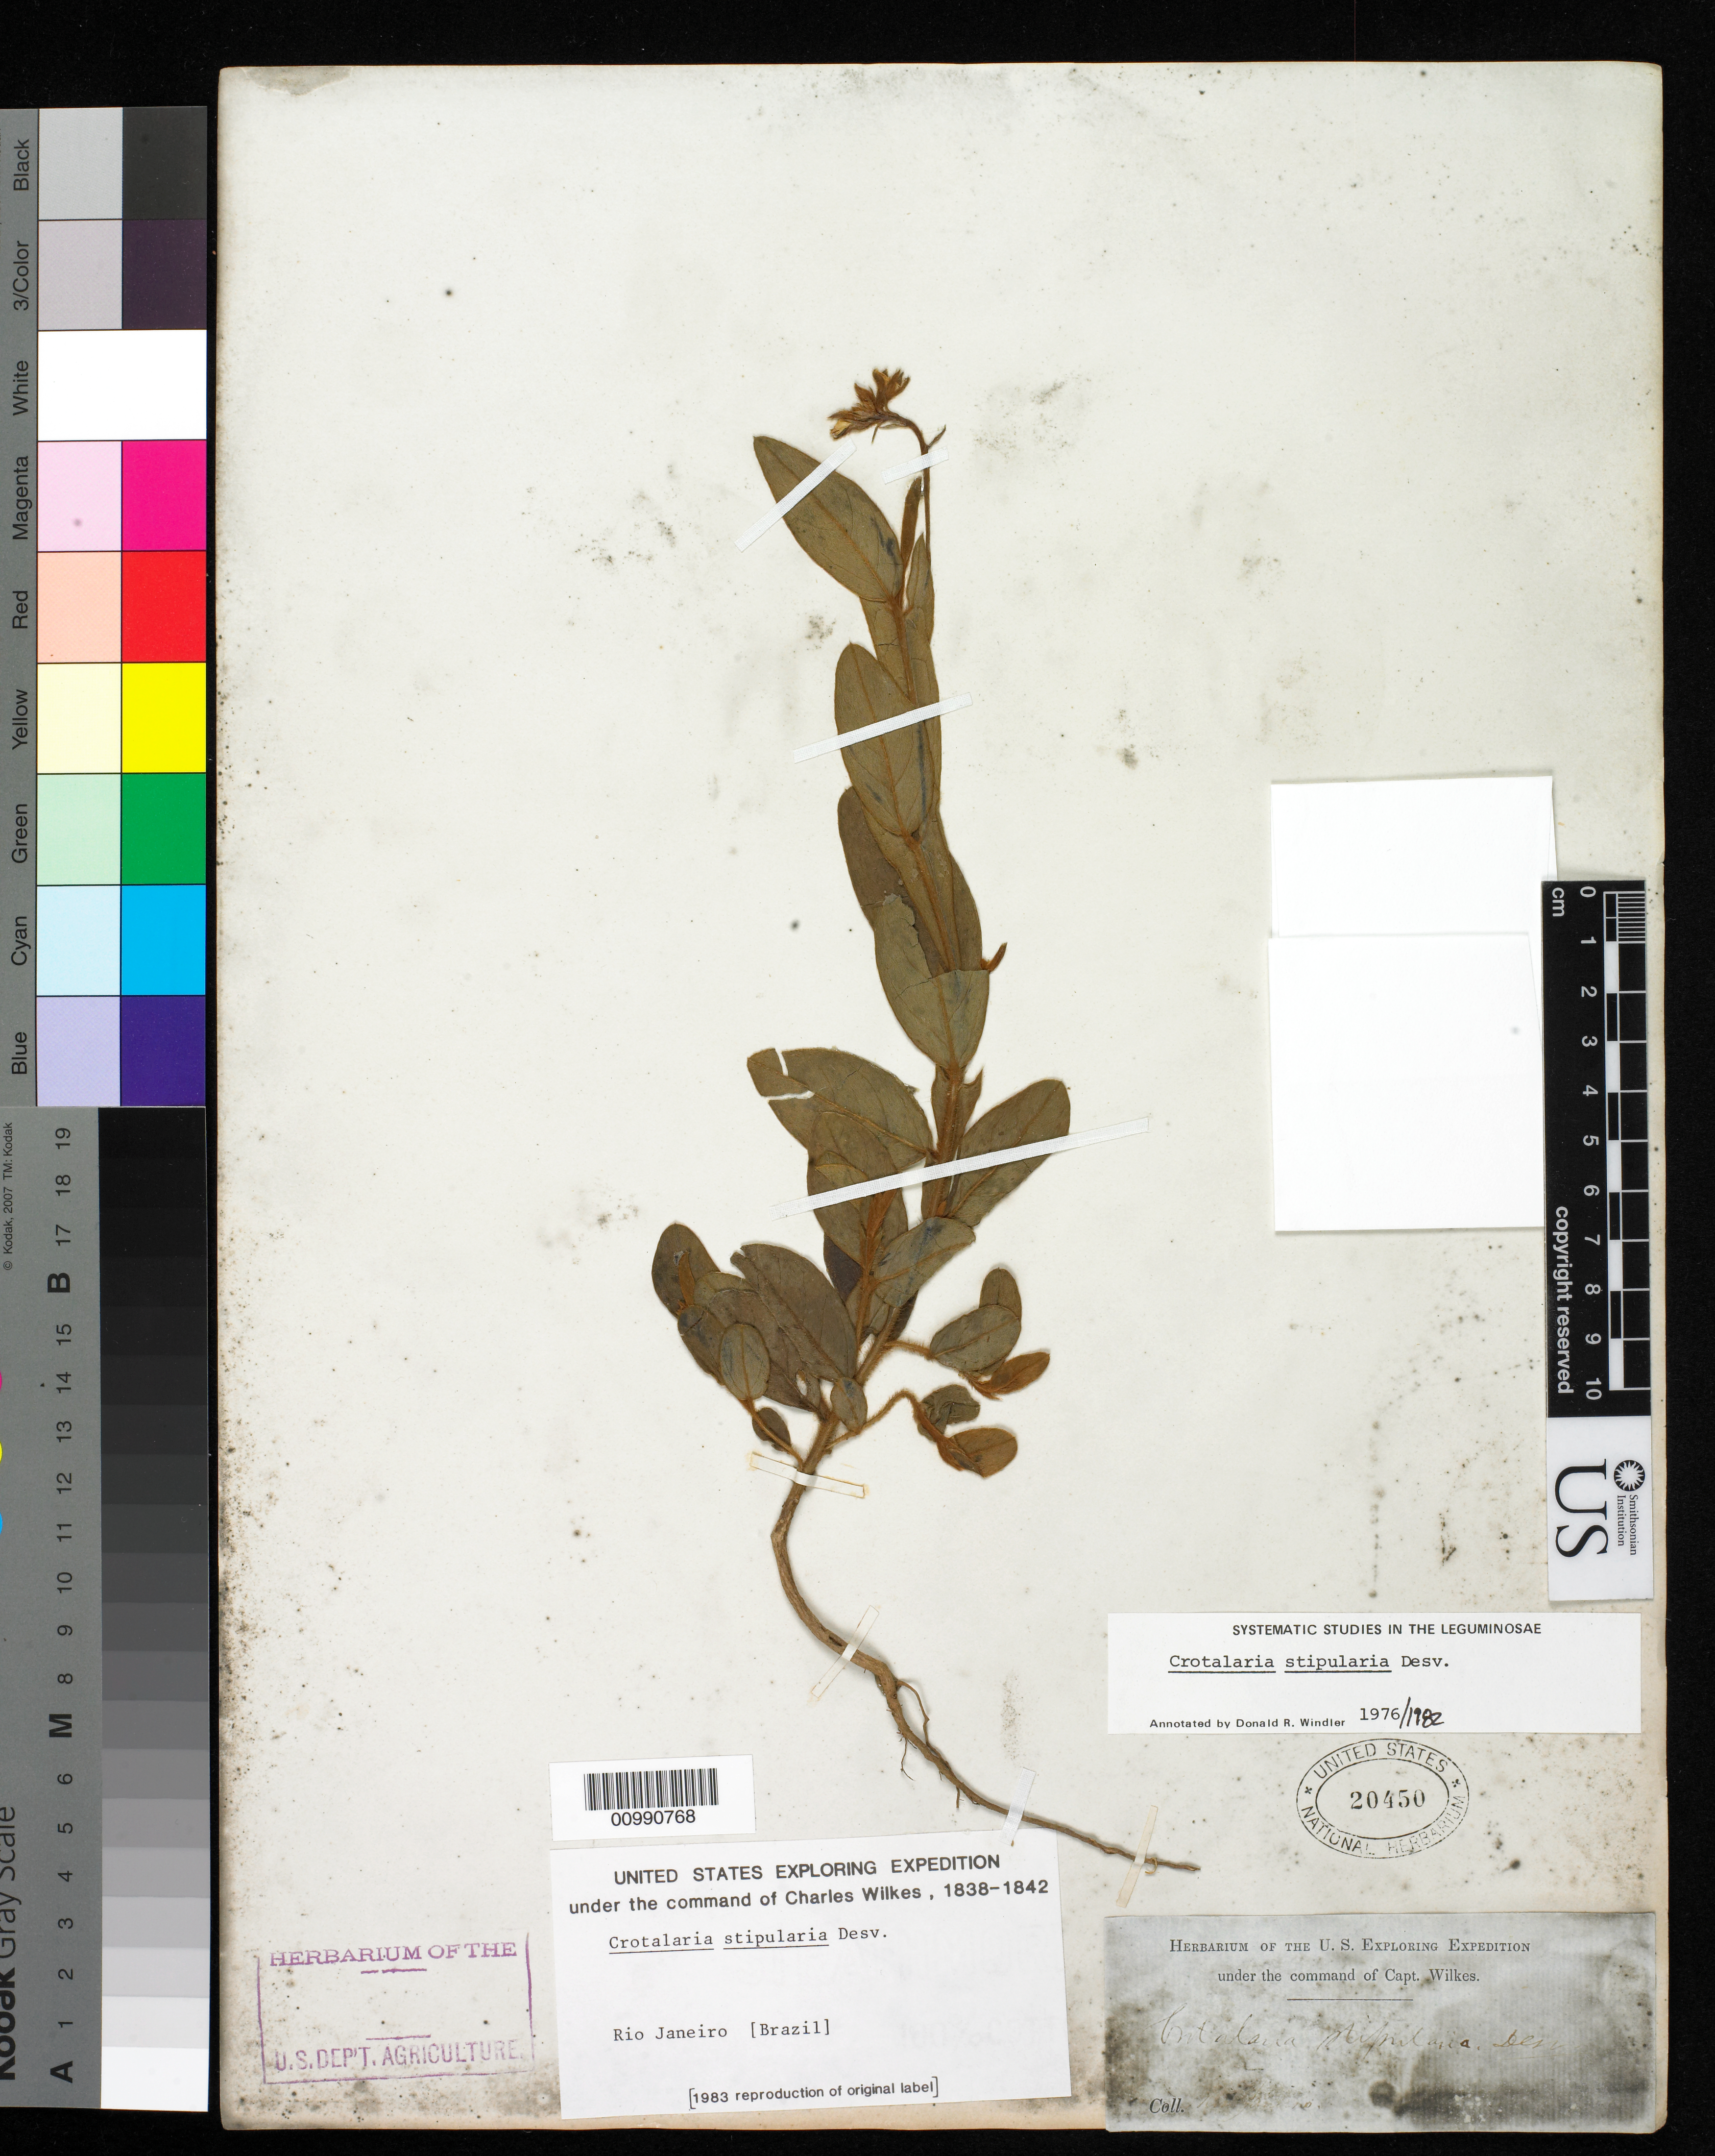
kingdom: Plantae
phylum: Tracheophyta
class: Magnoliopsida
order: Fabales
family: Fabaceae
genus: Crotalaria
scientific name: Crotalaria stipularia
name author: Desv.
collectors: Wilkes Explor. Exped.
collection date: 1838/1842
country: Brazil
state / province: Rio de Janeiro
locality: Rio Janeiro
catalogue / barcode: US 20450